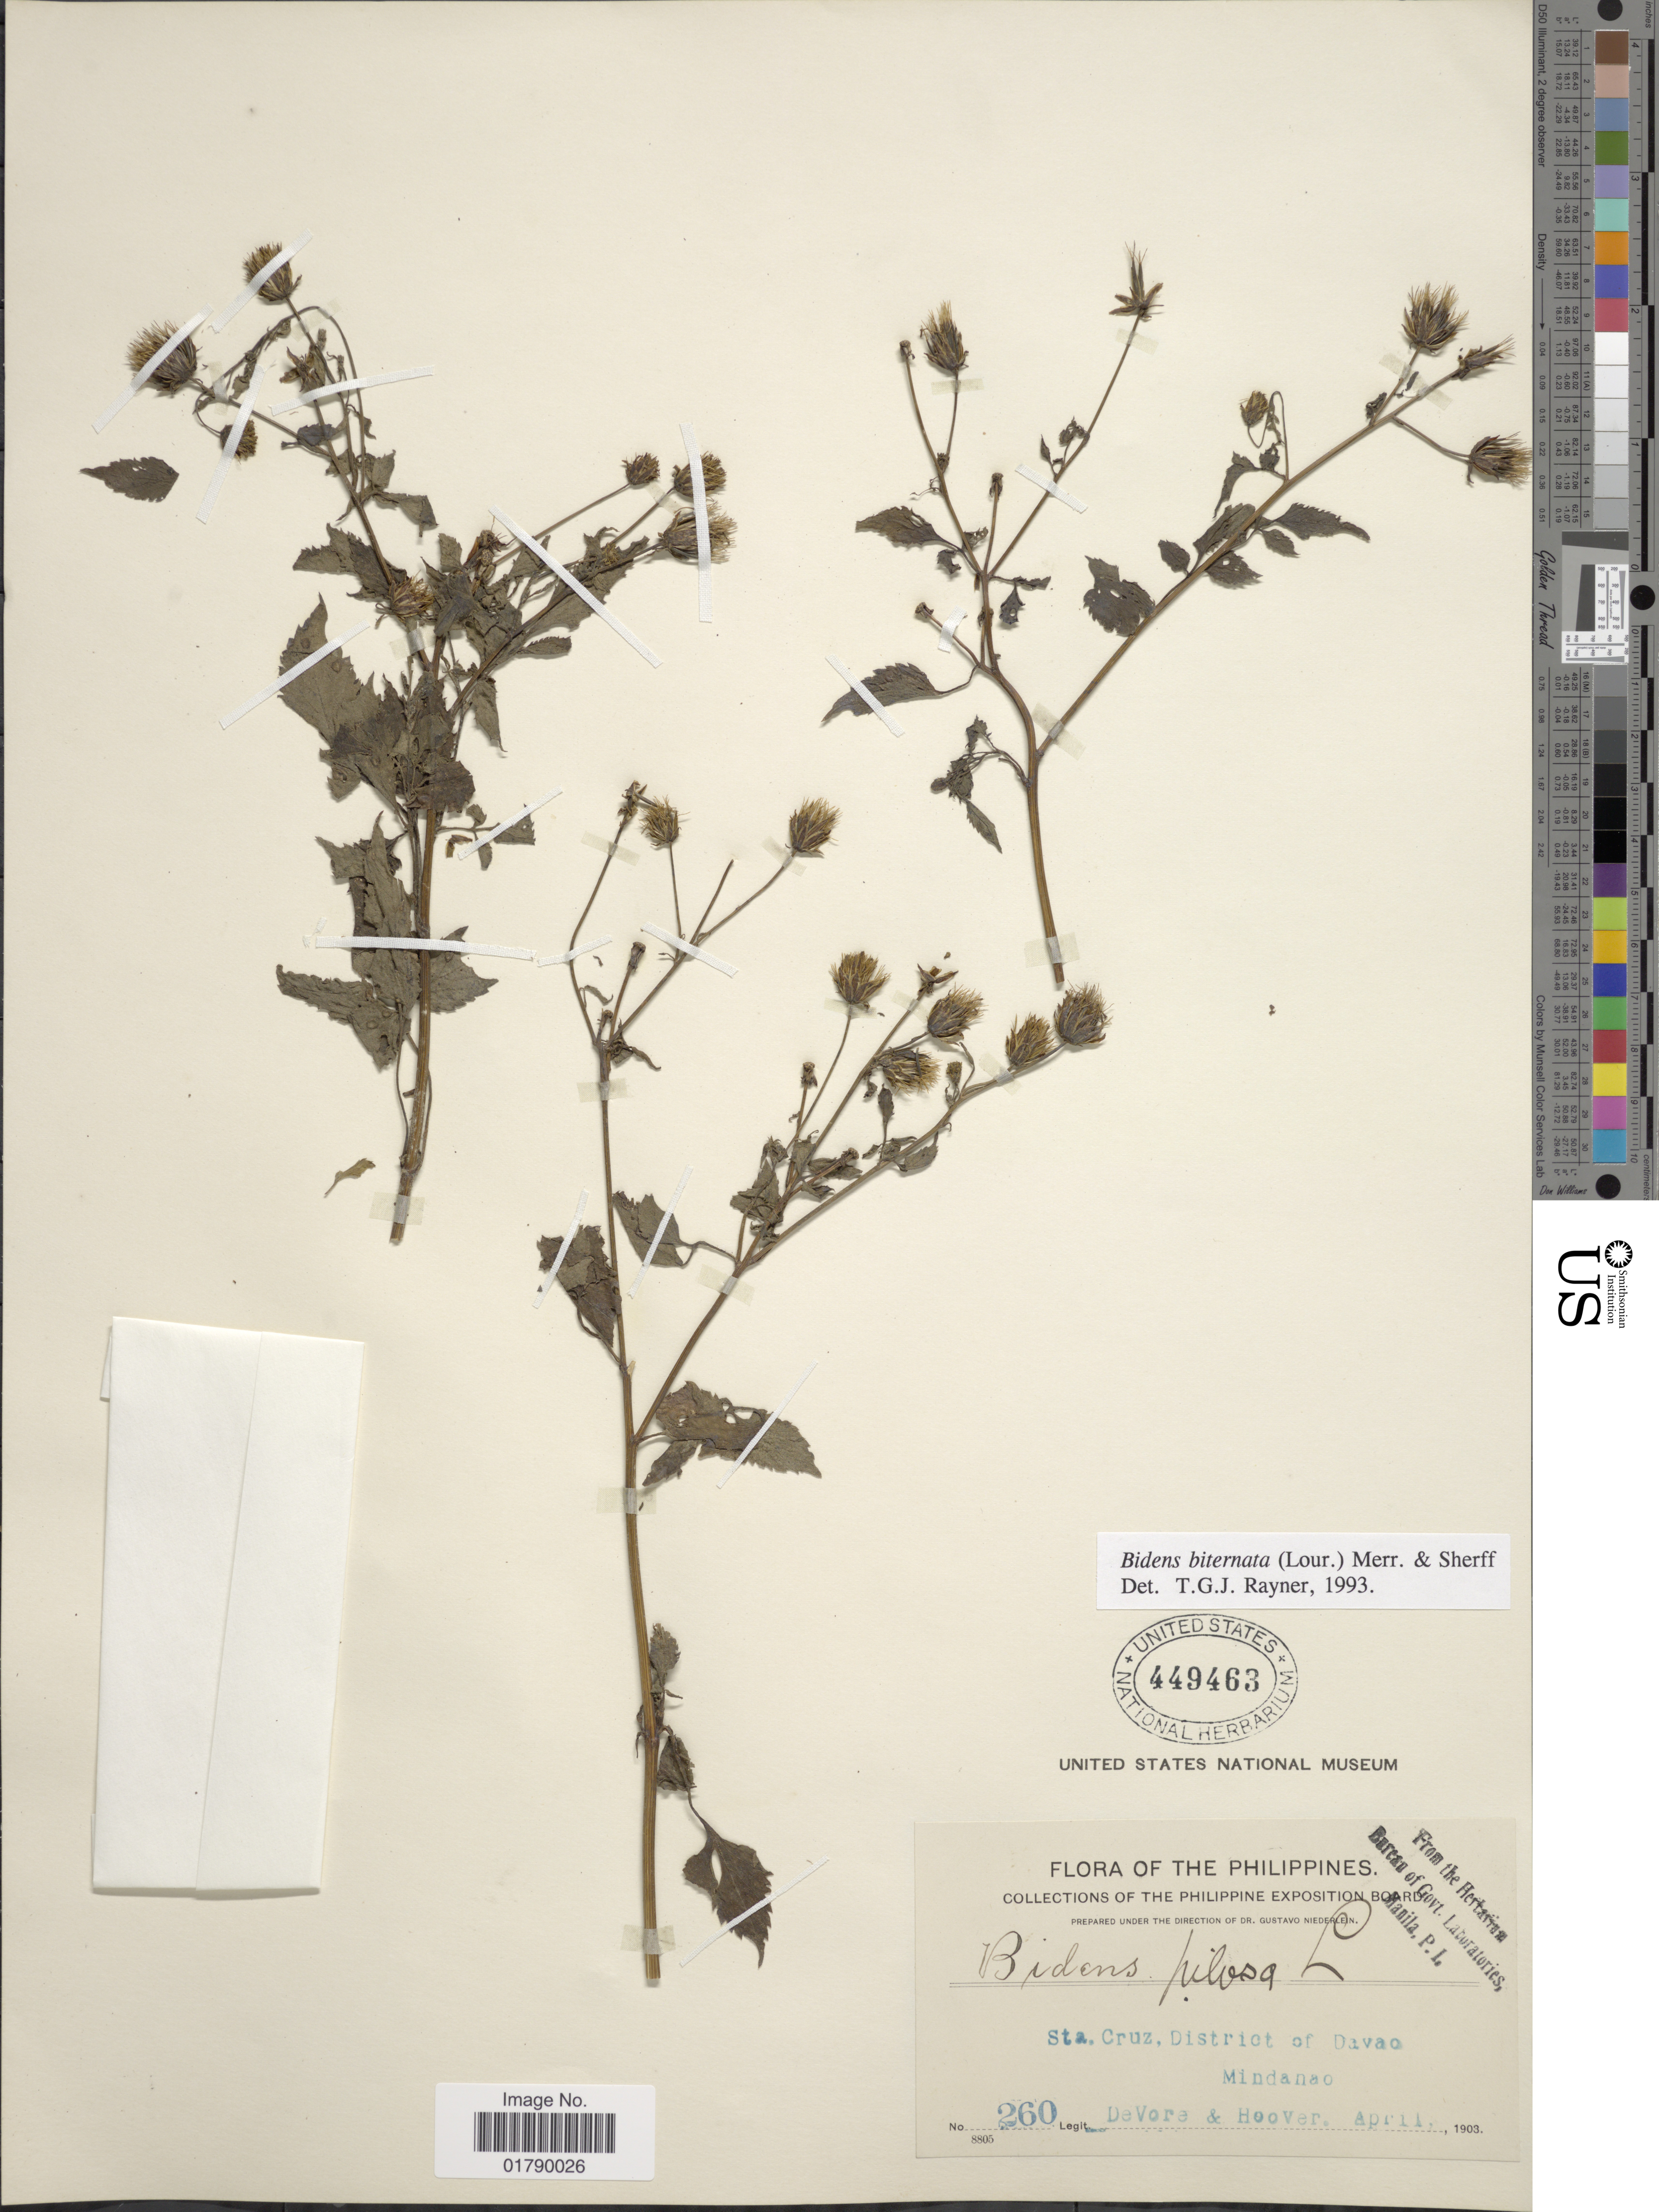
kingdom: Plantae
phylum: Tracheophyta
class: Magnoliopsida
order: Asterales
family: Asteraceae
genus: Bidens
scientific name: Bidens biternata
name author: (Lour.) Merr. & Sherff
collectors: -. DeVore & -- Hoover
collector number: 260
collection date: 1903-04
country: Philippines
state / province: Davao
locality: Sta. Cruz, District of Davao, Mindanao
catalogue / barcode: US 449463